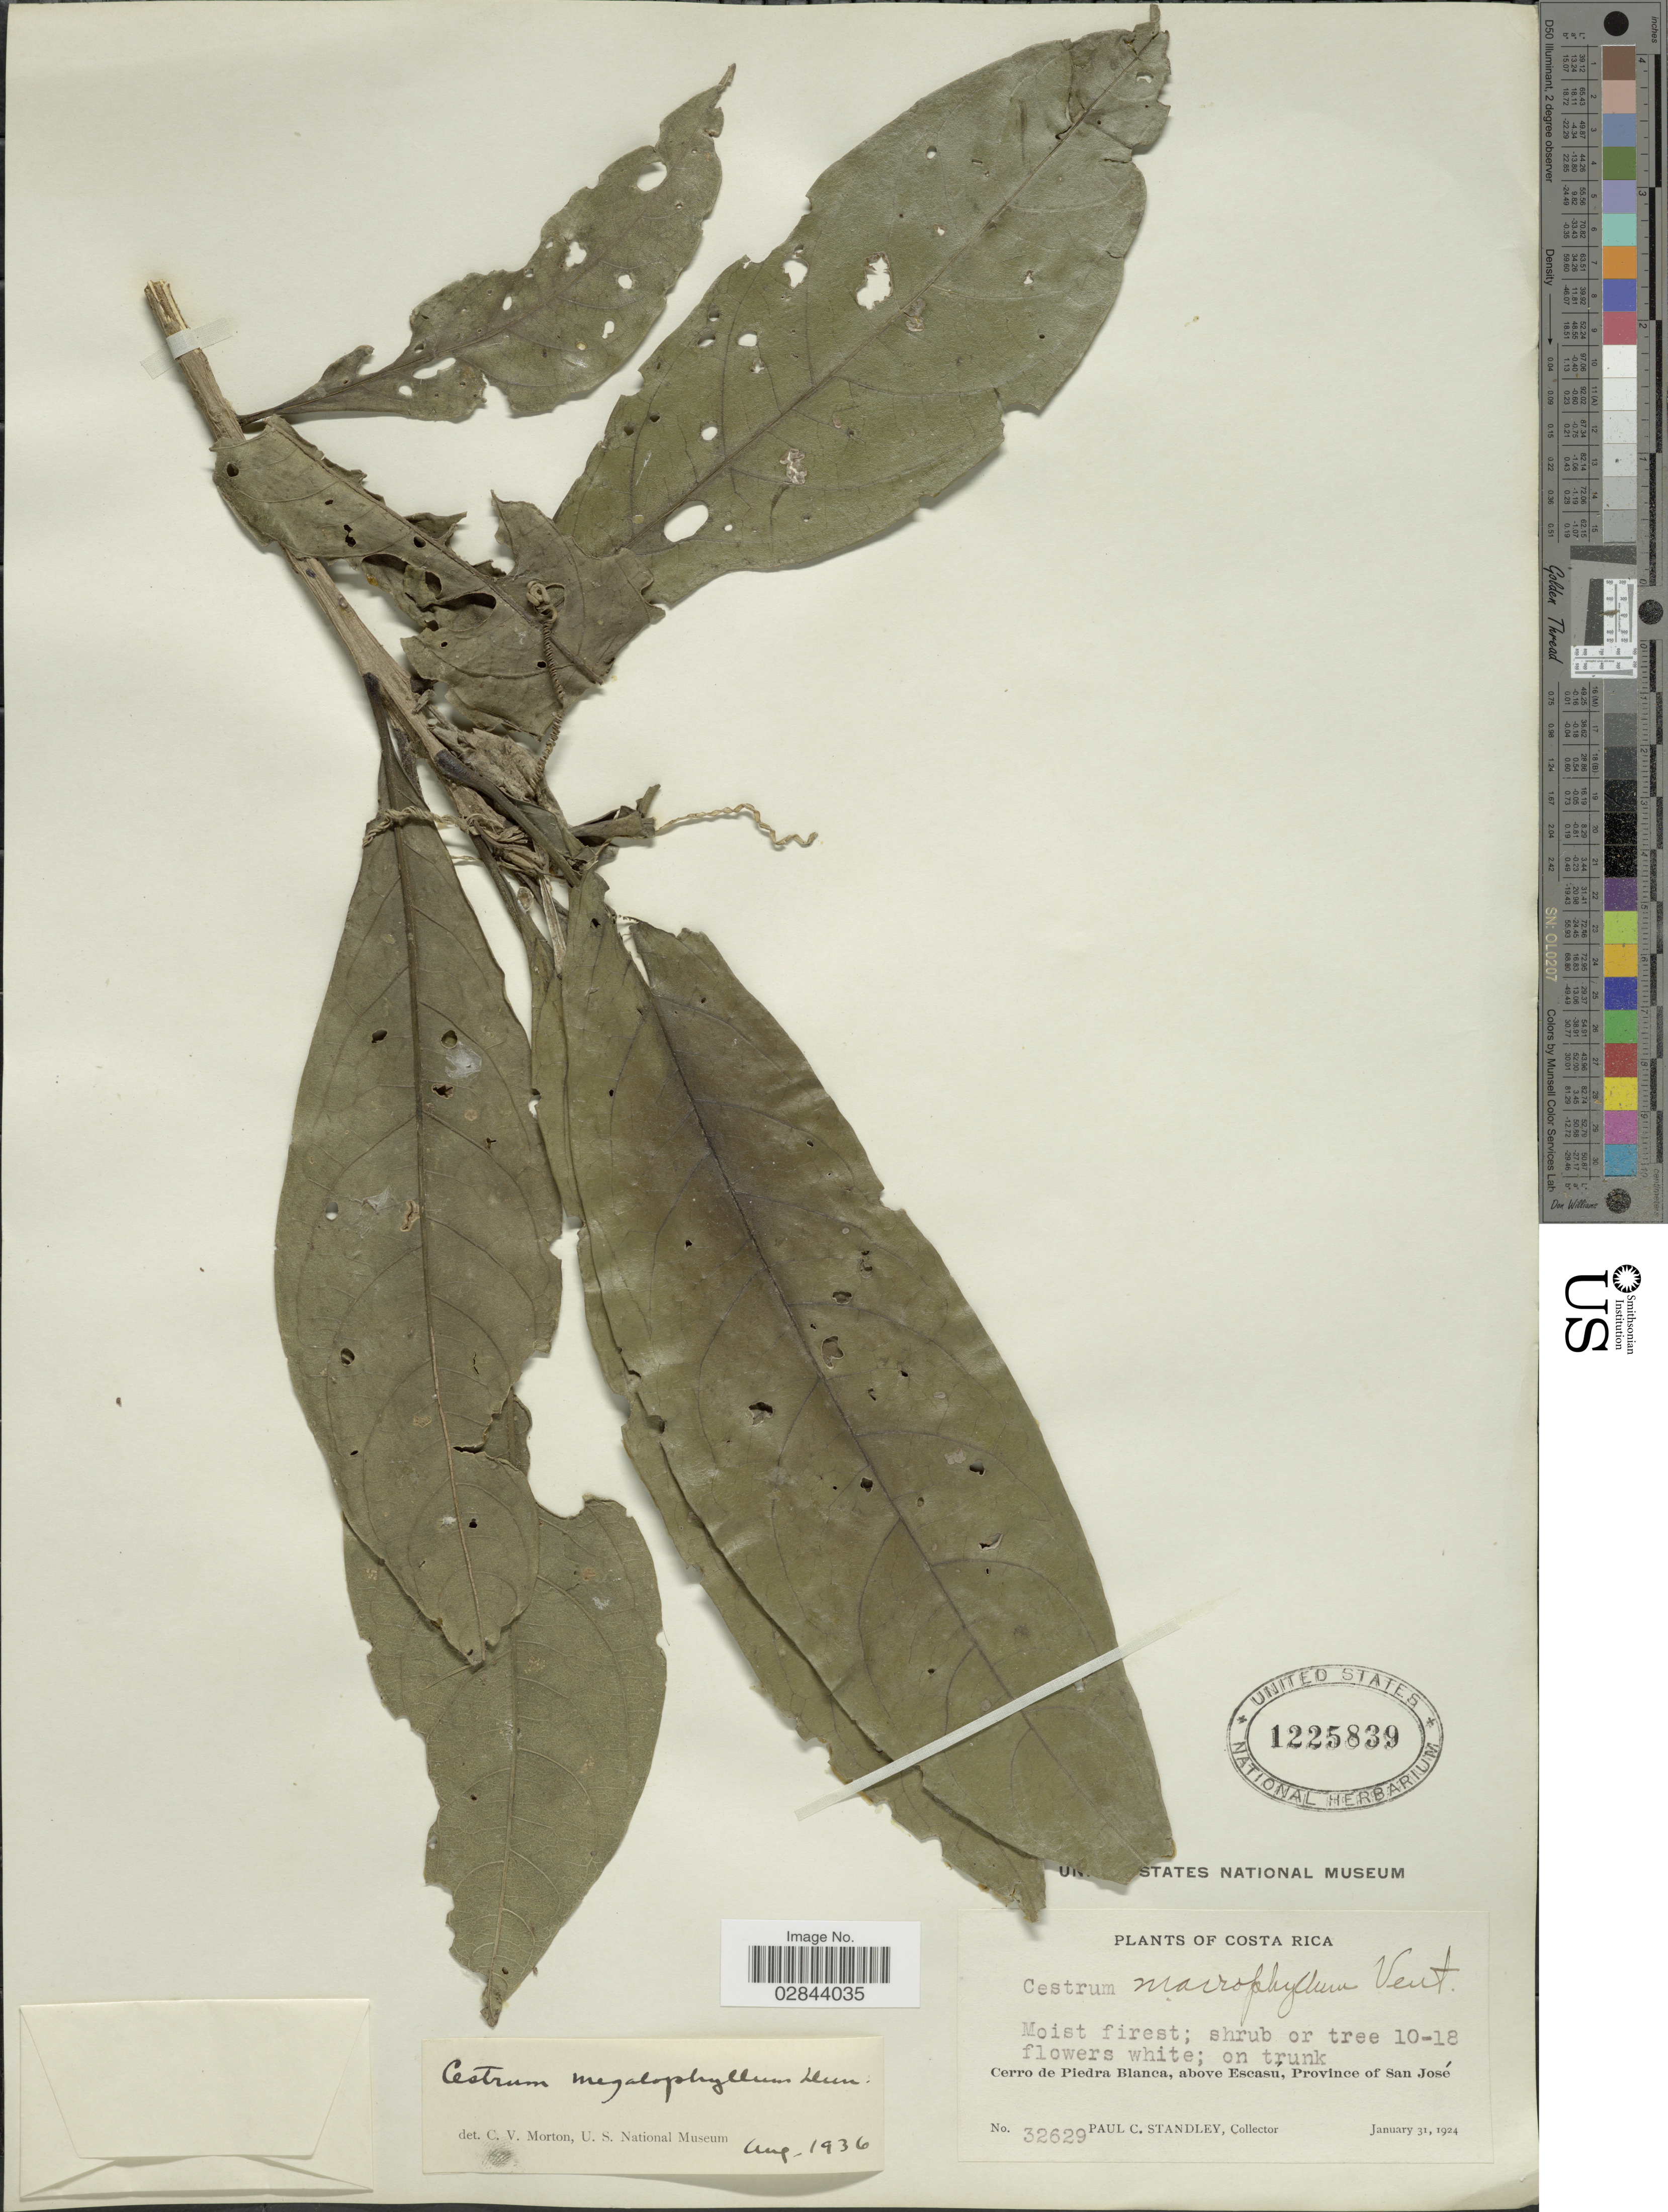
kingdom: Plantae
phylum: Tracheophyta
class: Magnoliopsida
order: Solanales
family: Solanaceae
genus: Cestrum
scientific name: Cestrum schlechtendahlii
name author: G. Don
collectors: P. C. Standley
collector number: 32629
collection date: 1924-01-31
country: Costa Rica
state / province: San José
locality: Cerro de Piedra Blanca, above Escasú, Province of San José,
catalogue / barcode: US 1225839